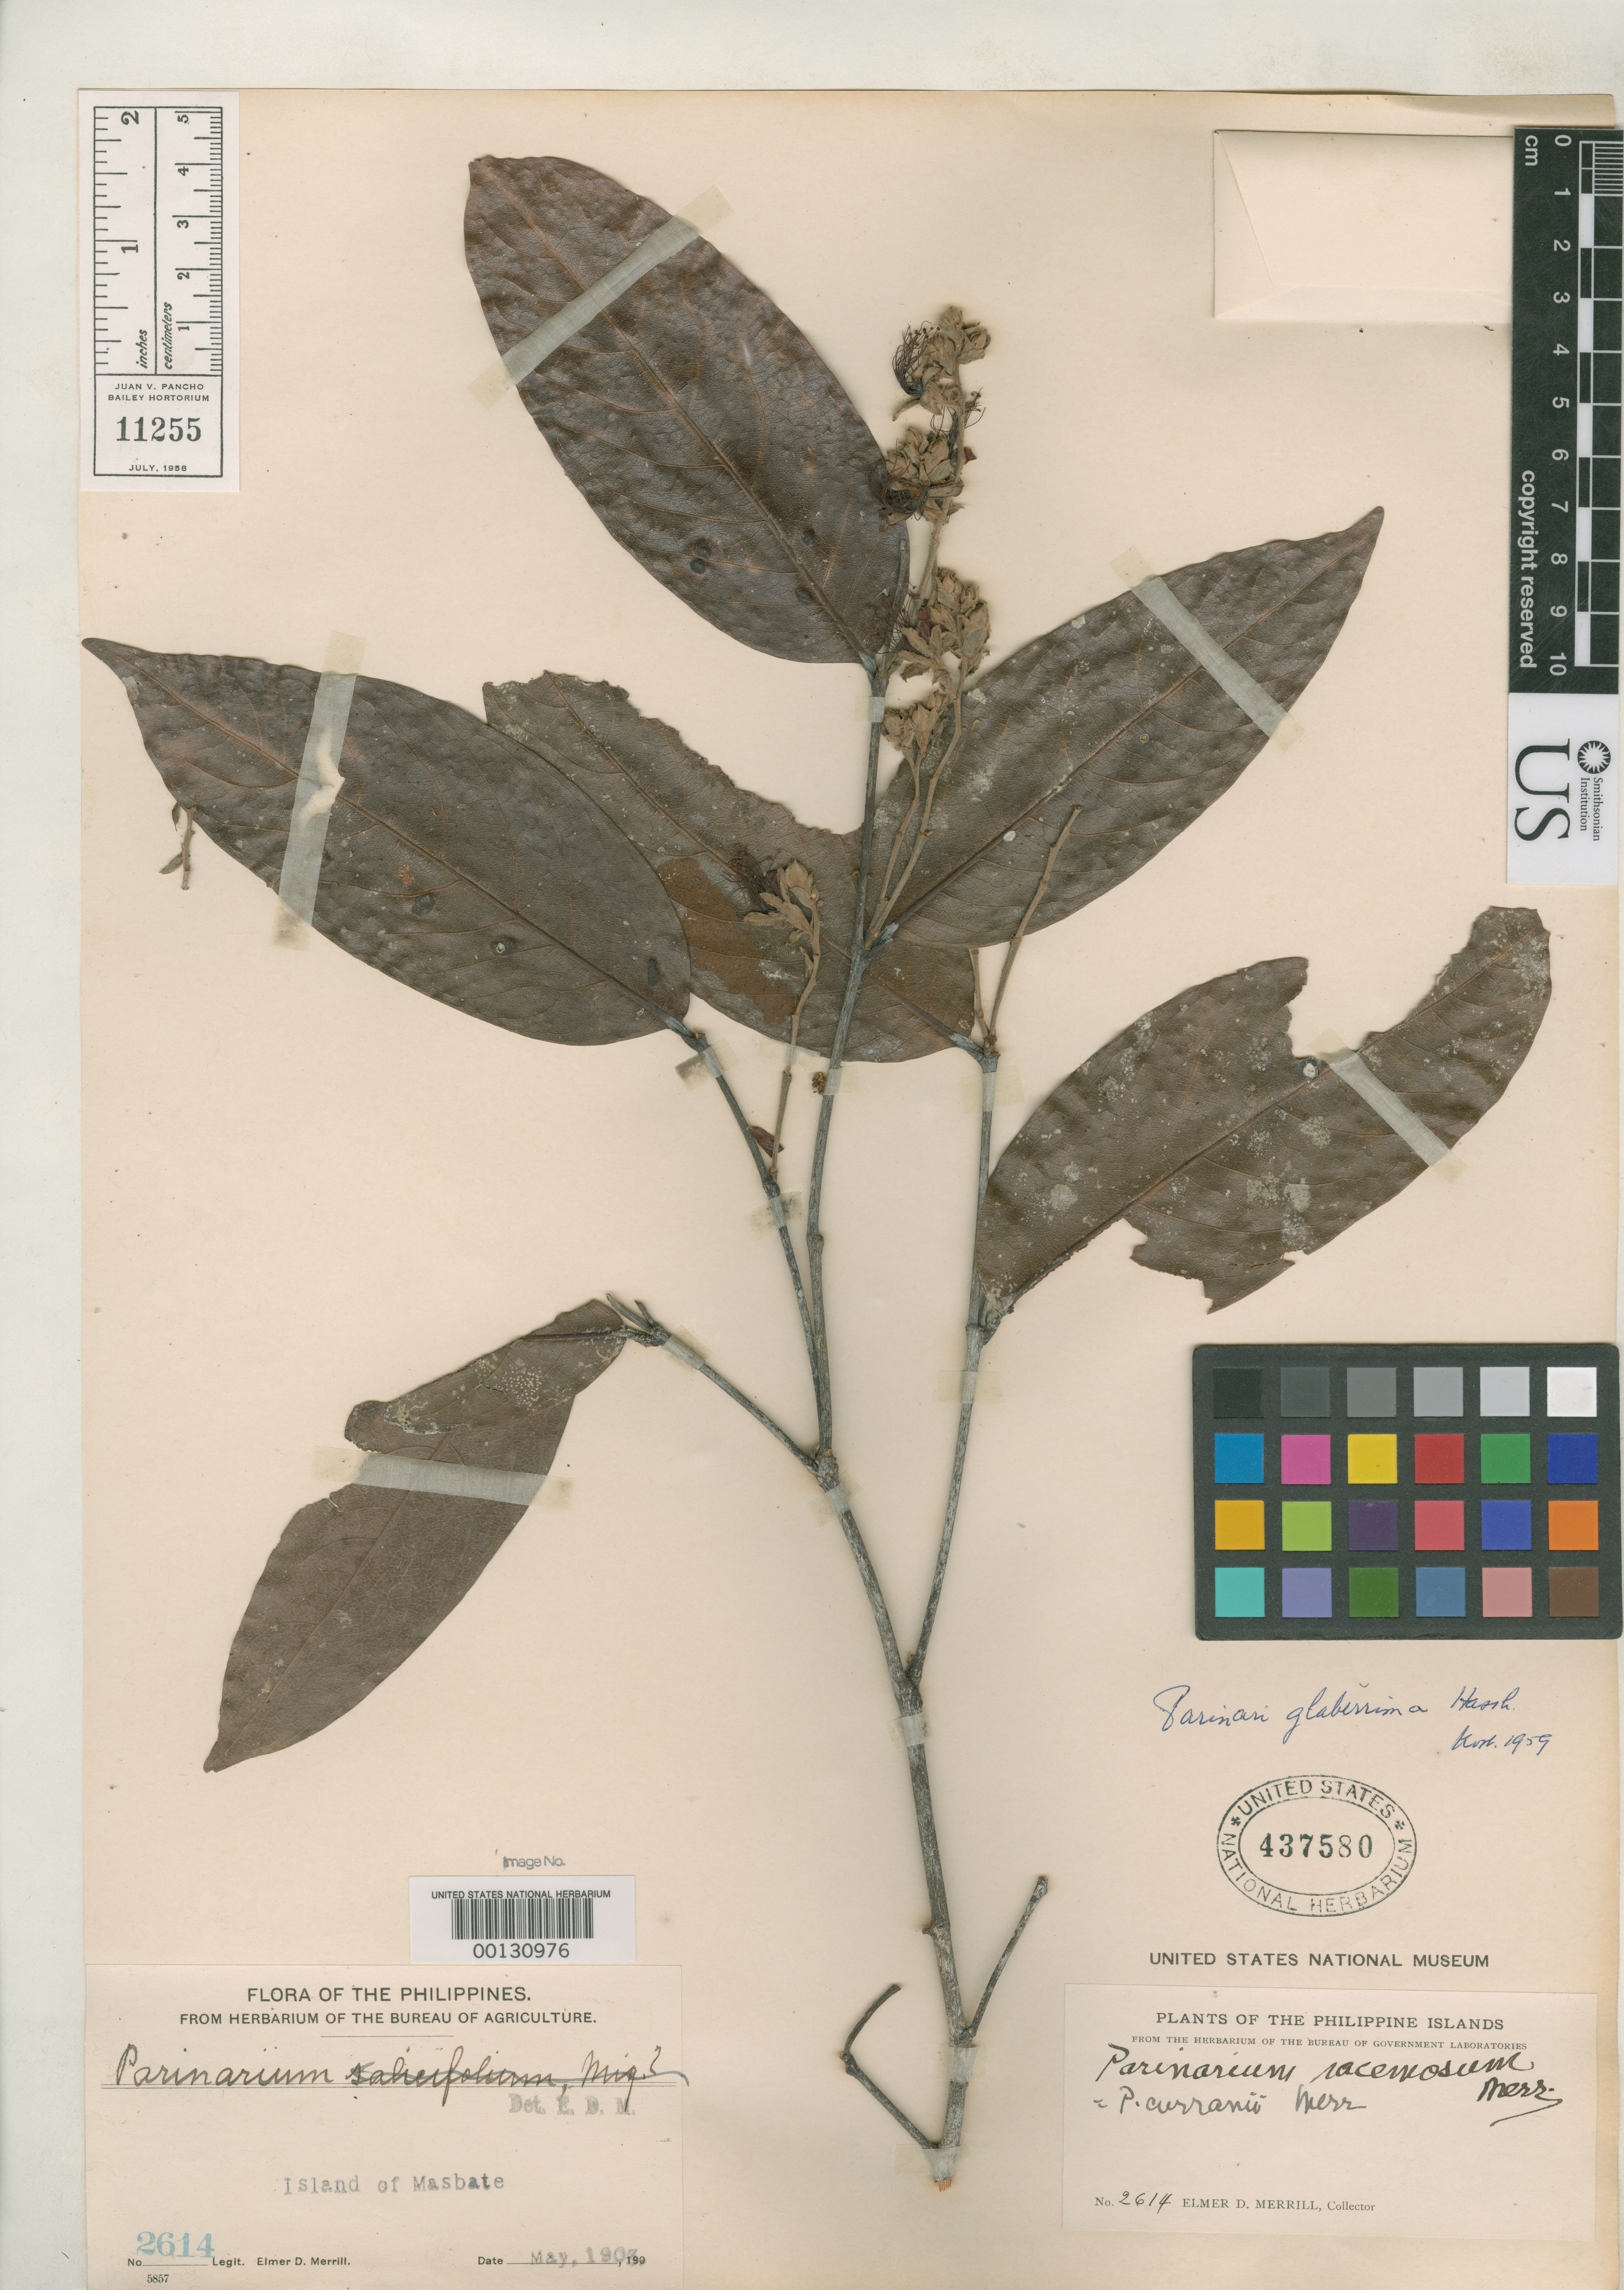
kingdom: Plantae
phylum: Tracheophyta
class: Magnoliopsida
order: Malpighiales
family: Chrysobalanaceae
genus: Parinari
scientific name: Parinari racemosa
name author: Merr.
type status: Isotype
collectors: E. D. Merrill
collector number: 2614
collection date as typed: May 1903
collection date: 1903-05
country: Philippines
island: Masbate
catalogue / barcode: US 437580